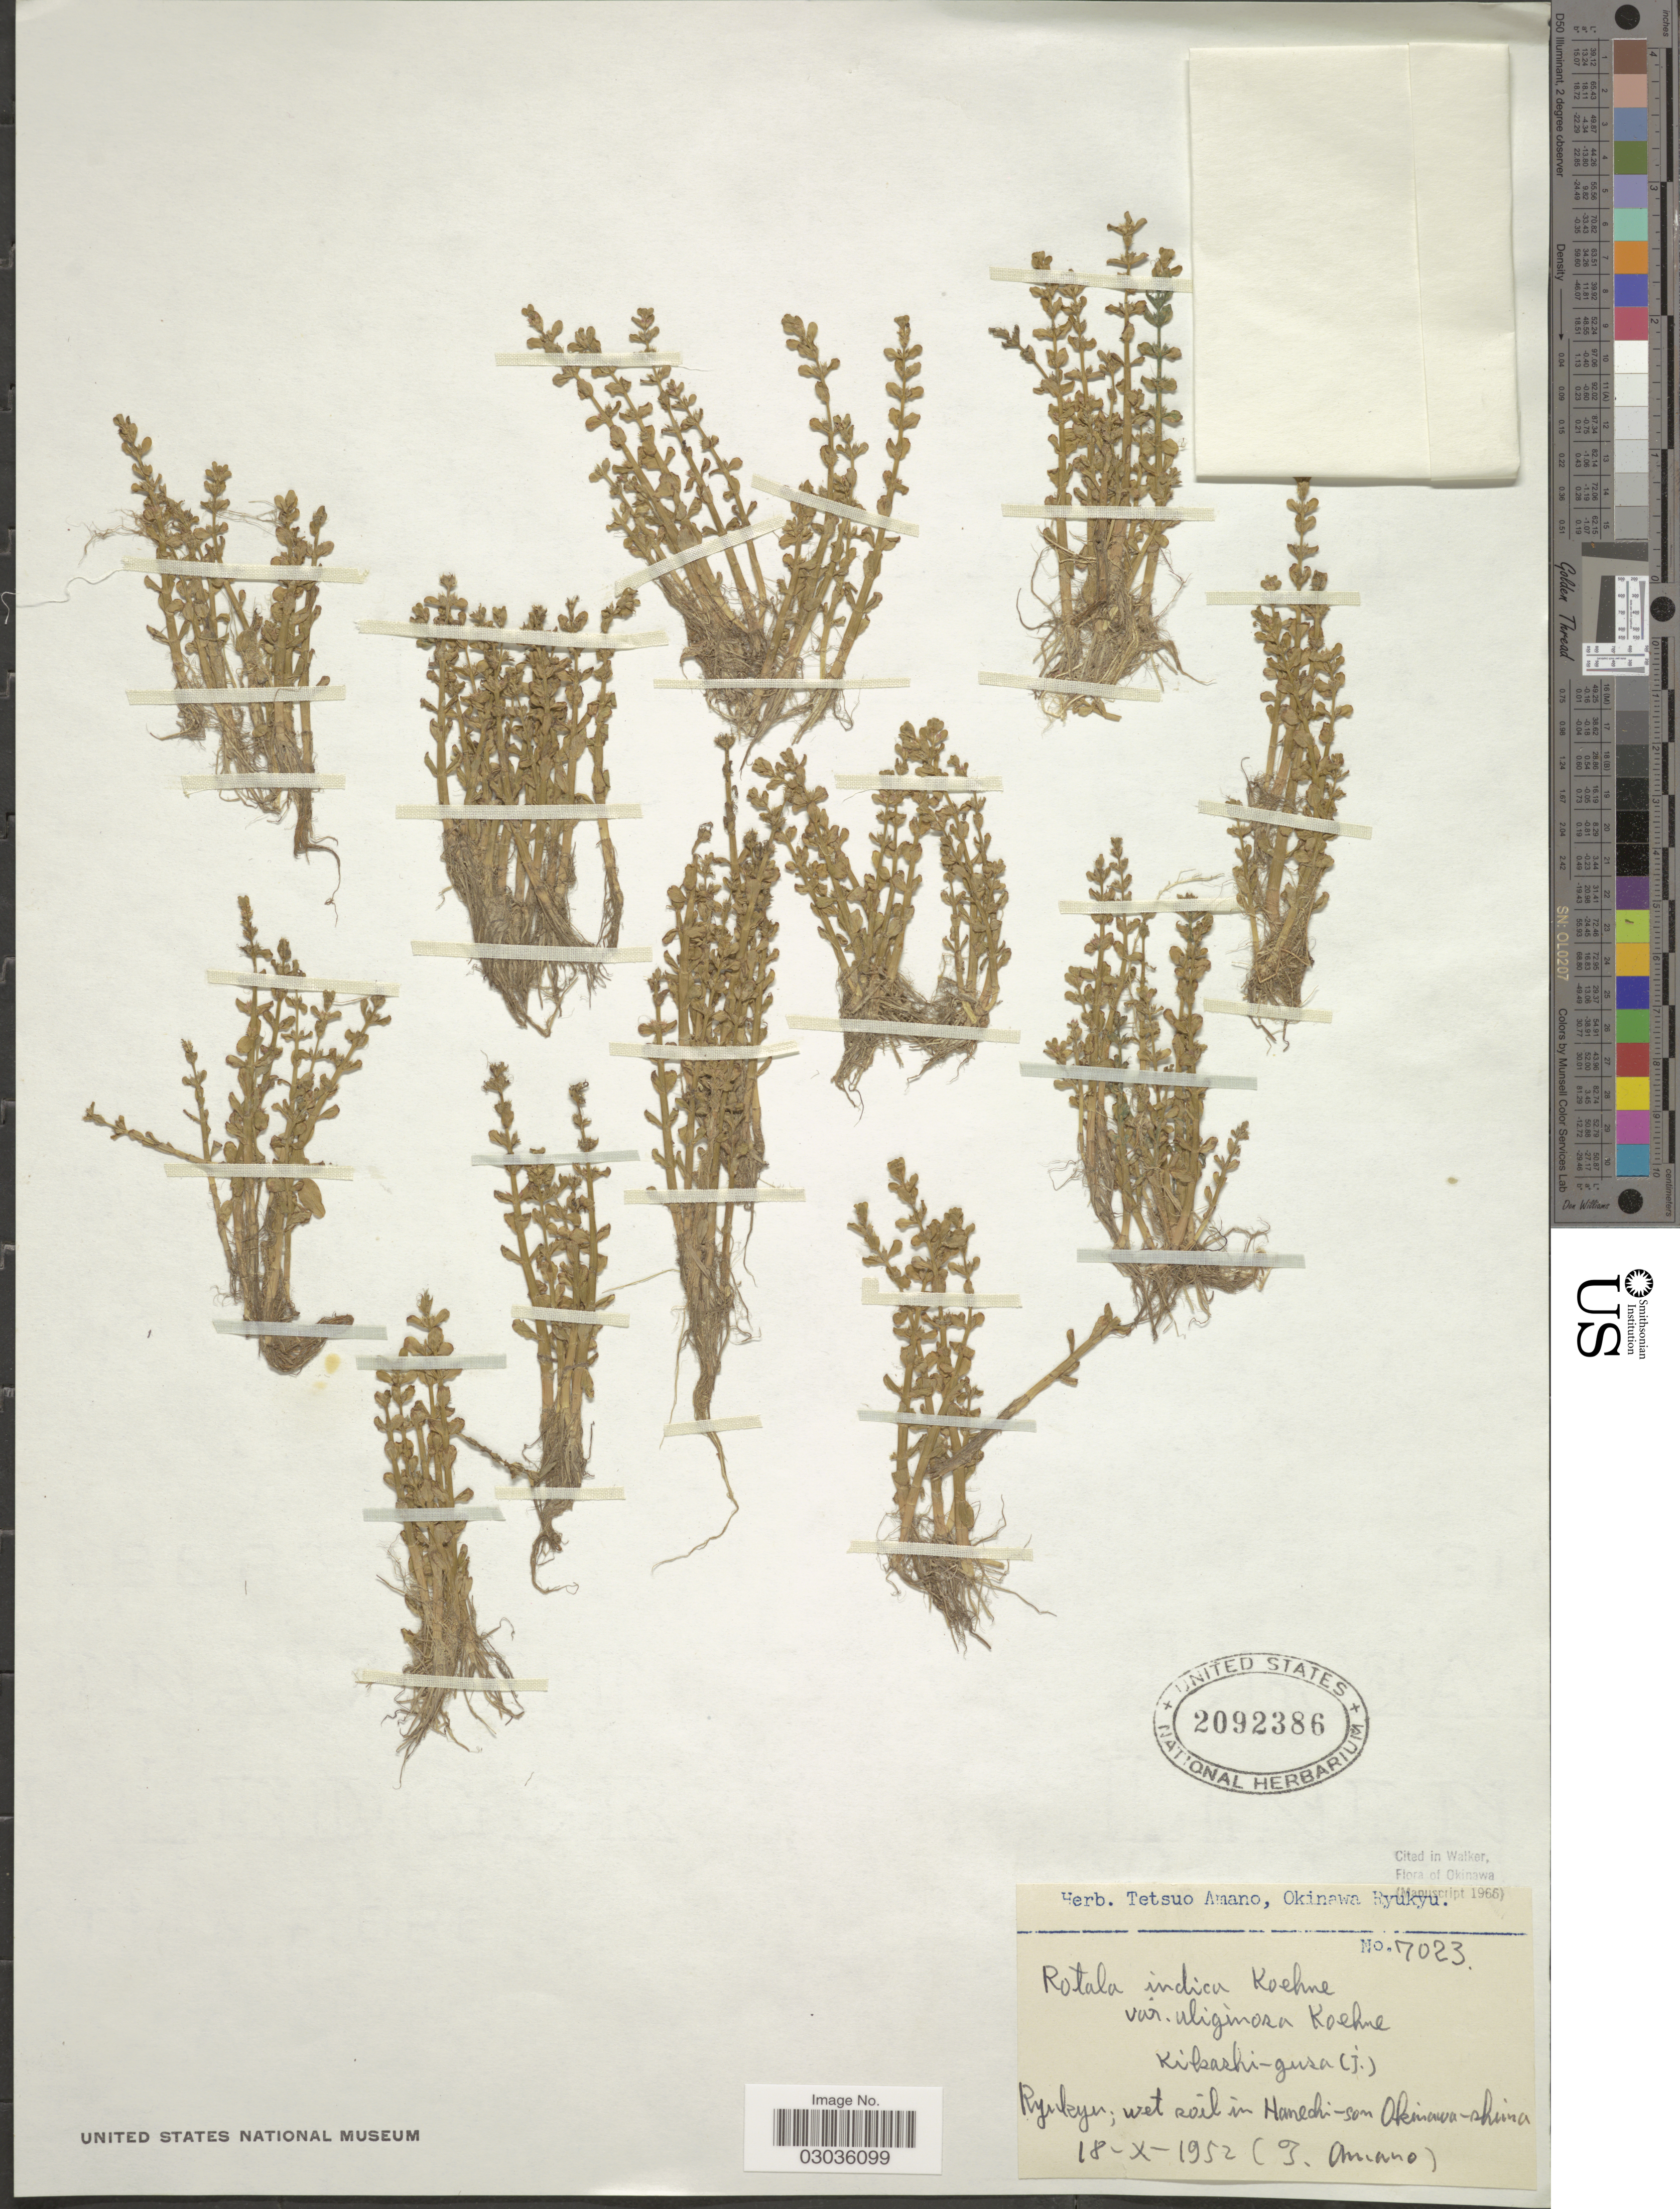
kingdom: Plantae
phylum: Tracheophyta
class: Magnoliopsida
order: Myrtales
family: Lythraceae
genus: Rotala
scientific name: Rotala indica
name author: (L.) Koehne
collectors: T. Amano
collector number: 7023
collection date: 1952-10-18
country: Japan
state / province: Okinawa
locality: Ryukyu; wet soil in Hanechi-son, Okinawa-shima.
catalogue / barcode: US 92386